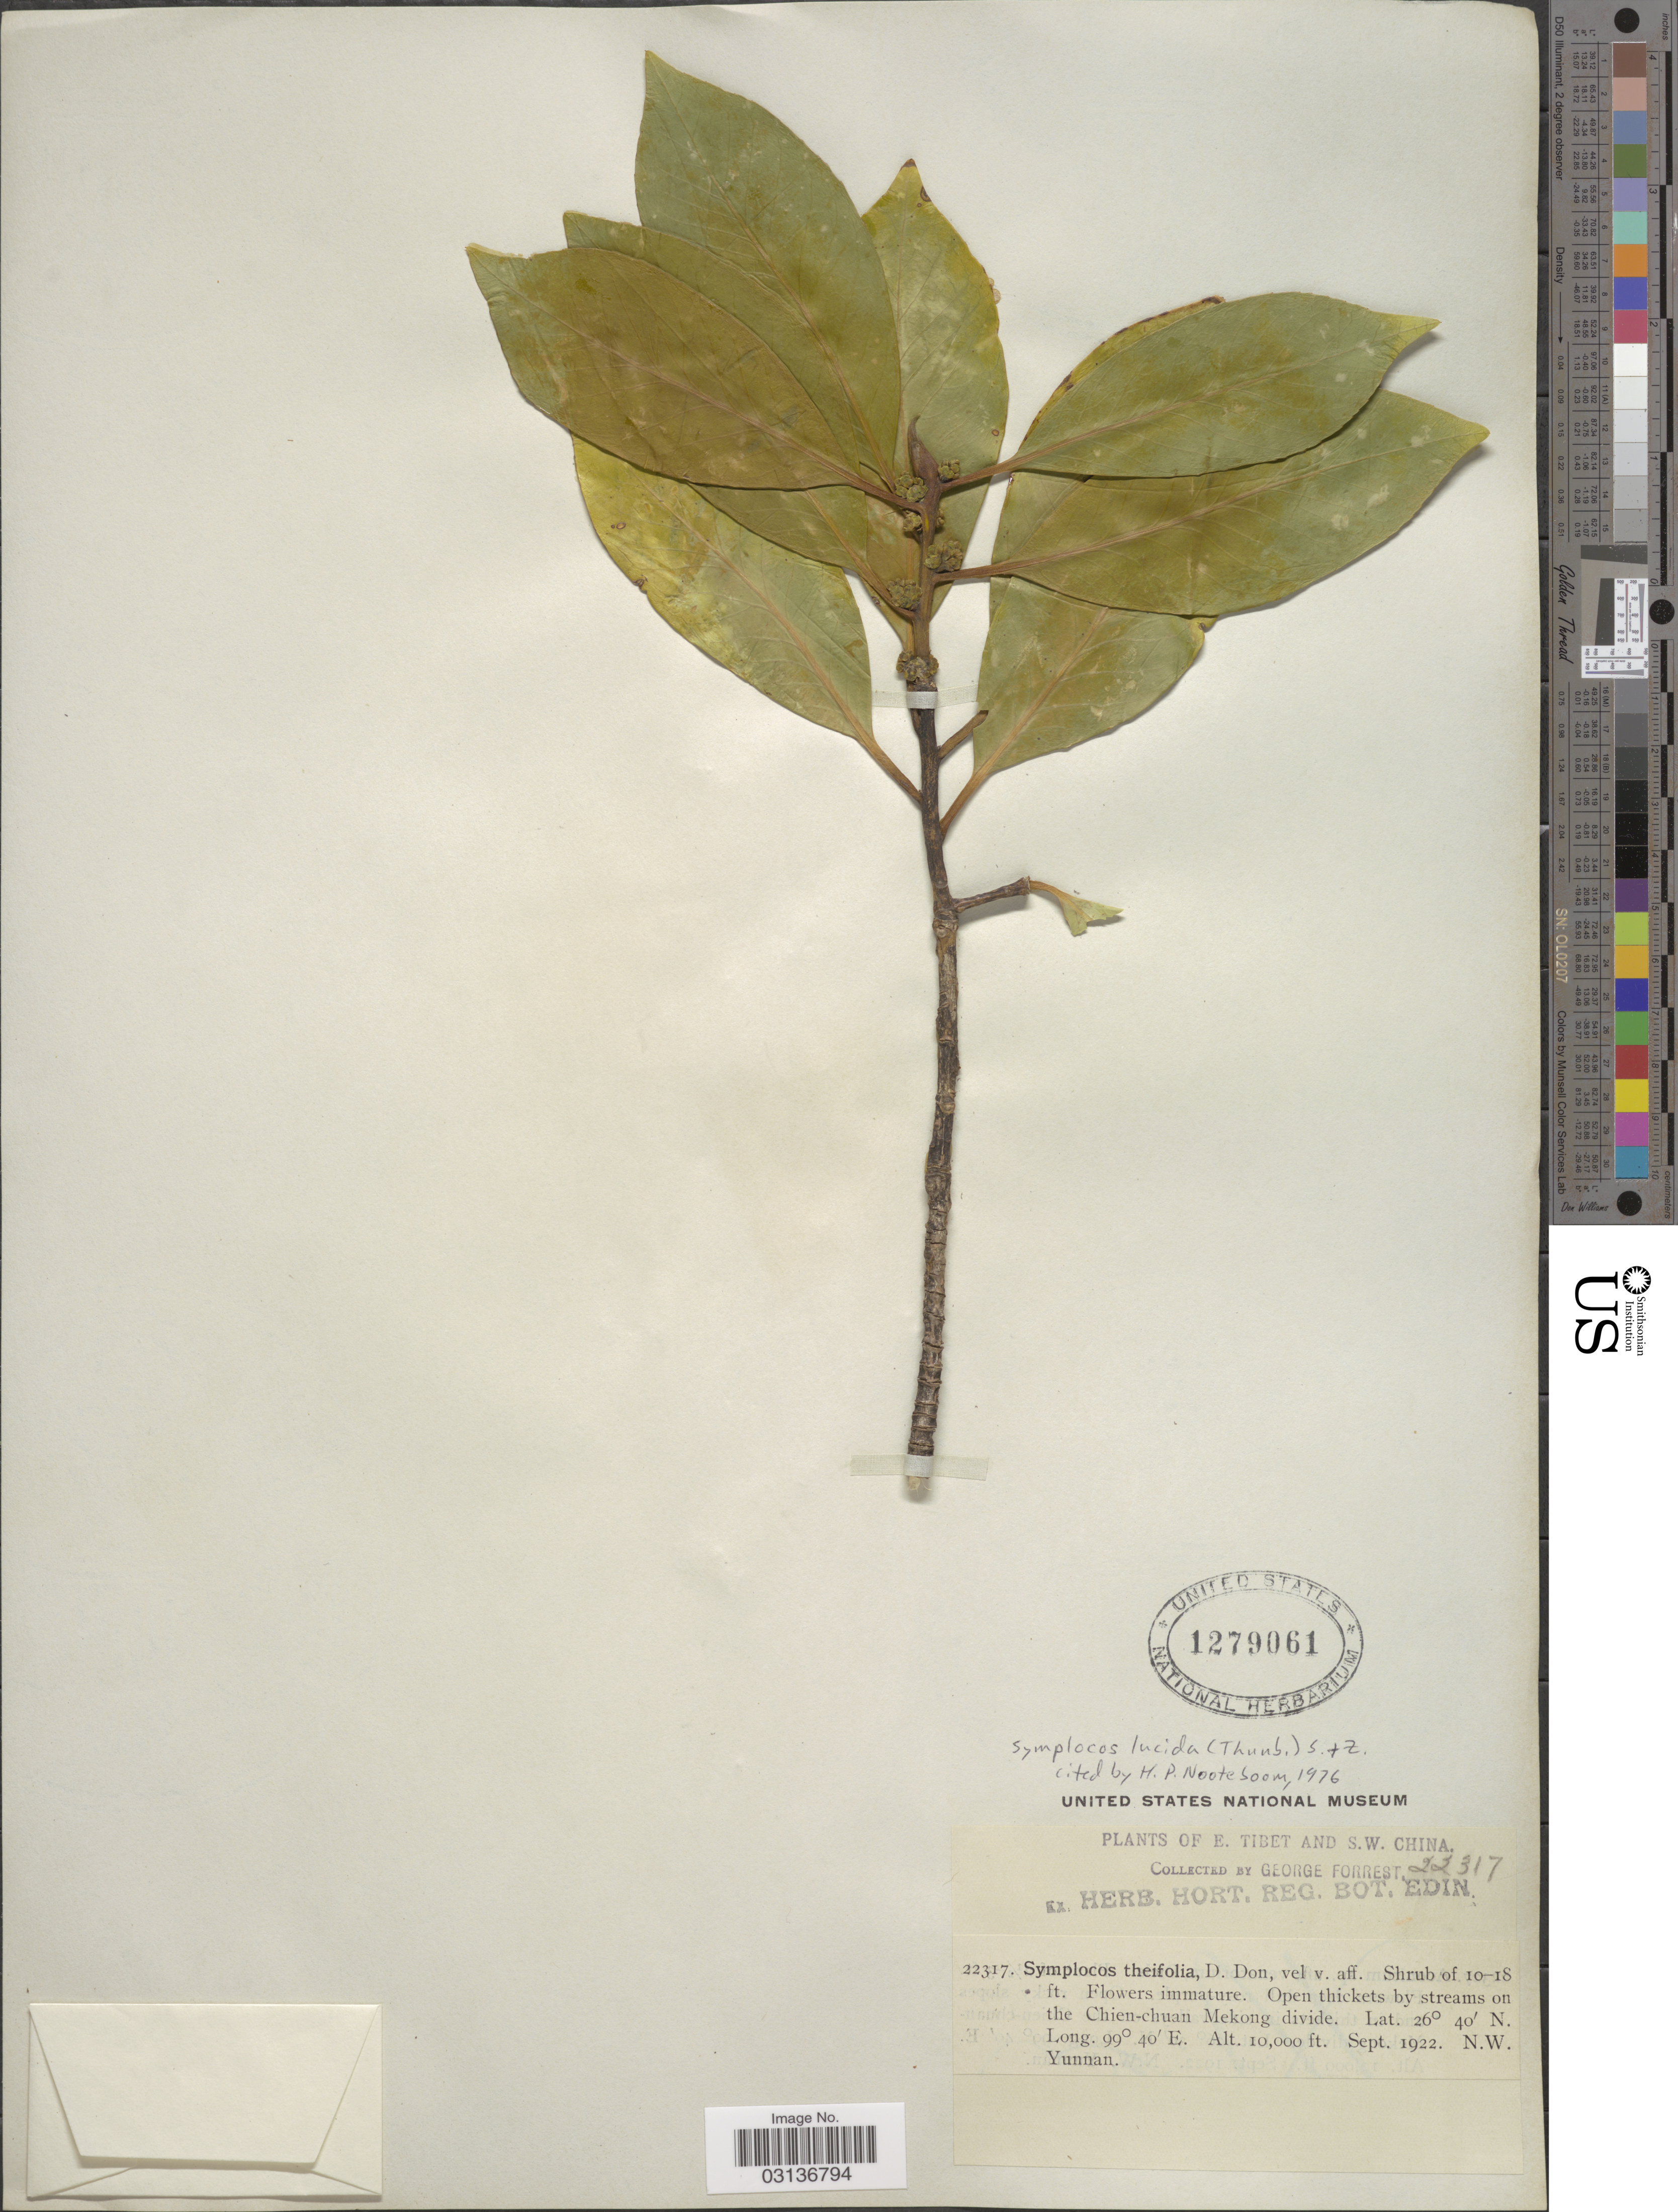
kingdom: Plantae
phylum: Tracheophyta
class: Magnoliopsida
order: Ericales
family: Symplocaceae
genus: Symplocos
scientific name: Symplocos lucida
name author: (Thurb.) Siebold & Zucc.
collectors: G. Forrest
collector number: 22317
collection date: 1922-09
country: China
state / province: Yunnan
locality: E. Tibet and S.W. China. Open thickets by stream on the Chien-chuan Mekong divide. N.W. Yunnan.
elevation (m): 3048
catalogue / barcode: US 1279061